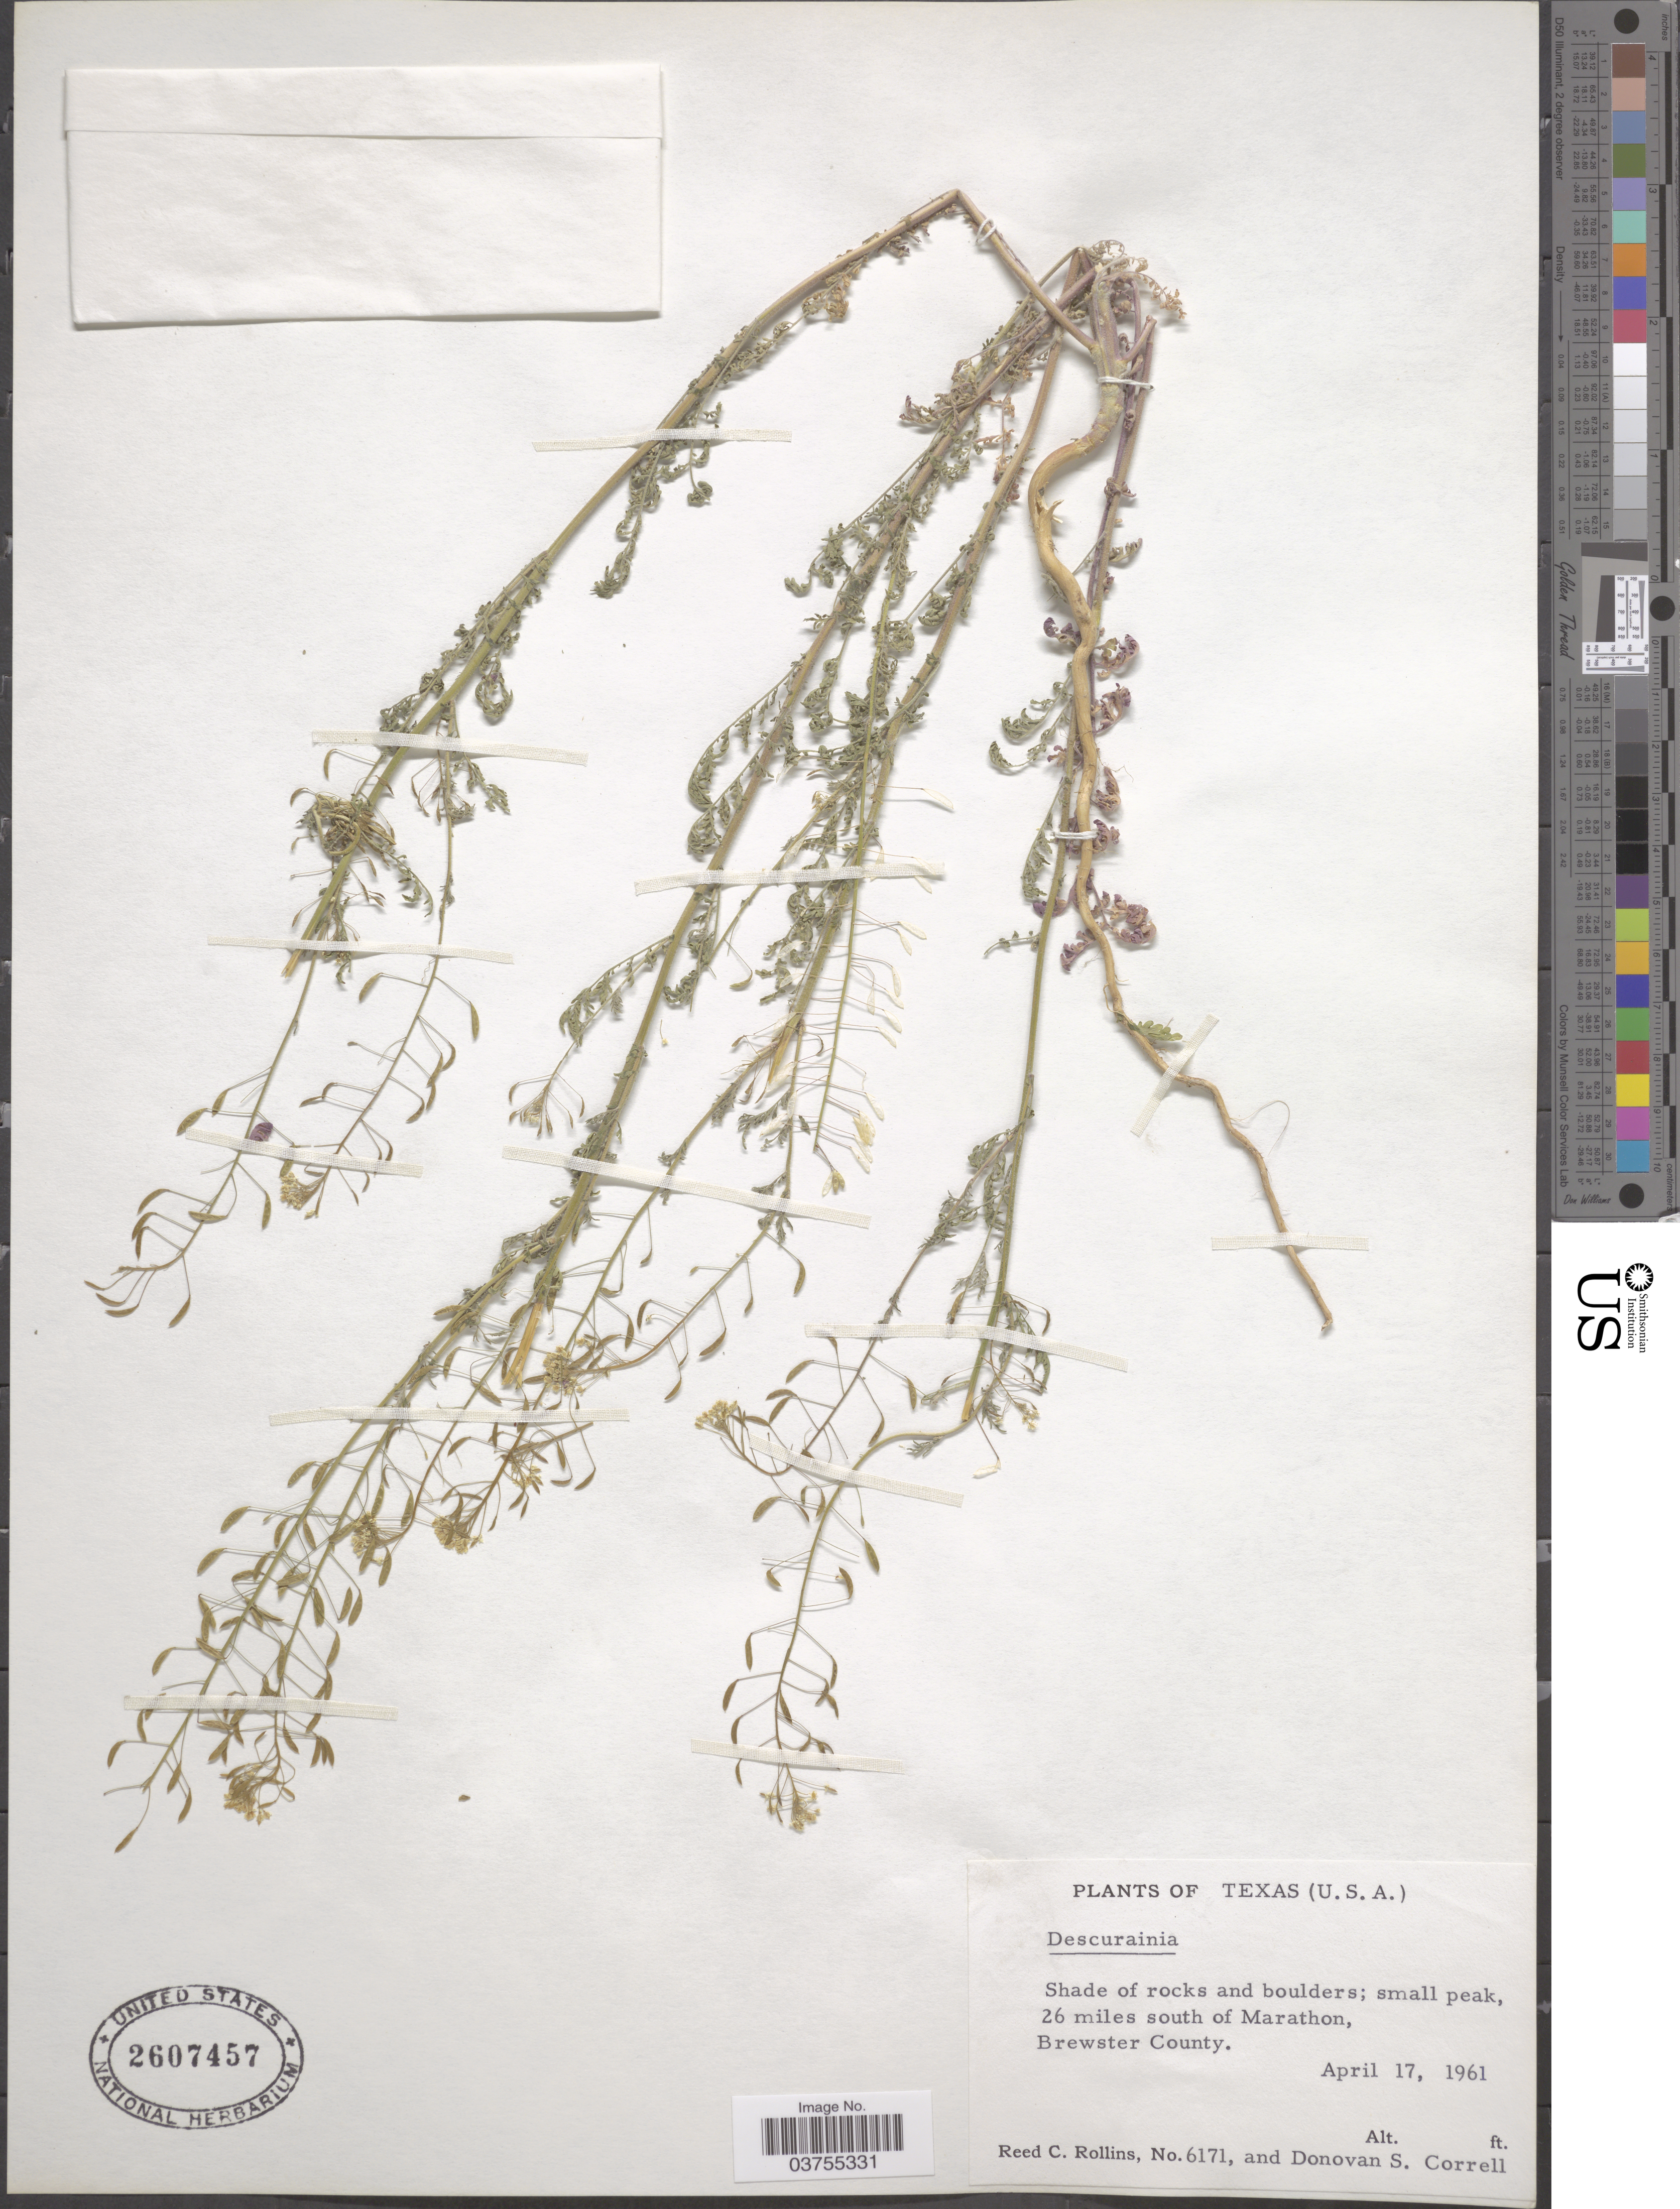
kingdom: Plantae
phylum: Tracheophyta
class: Magnoliopsida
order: Brassicales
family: Brassicaceae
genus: Descurainia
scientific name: Descurainia sp.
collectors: R. C. Rollins & D. S. Correll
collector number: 6171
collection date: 1961-04-17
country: United States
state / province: Texas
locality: Small peak, 26 miles south of Marathon, Brewster County.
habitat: shade of rocks and boulders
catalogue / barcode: US 2607457